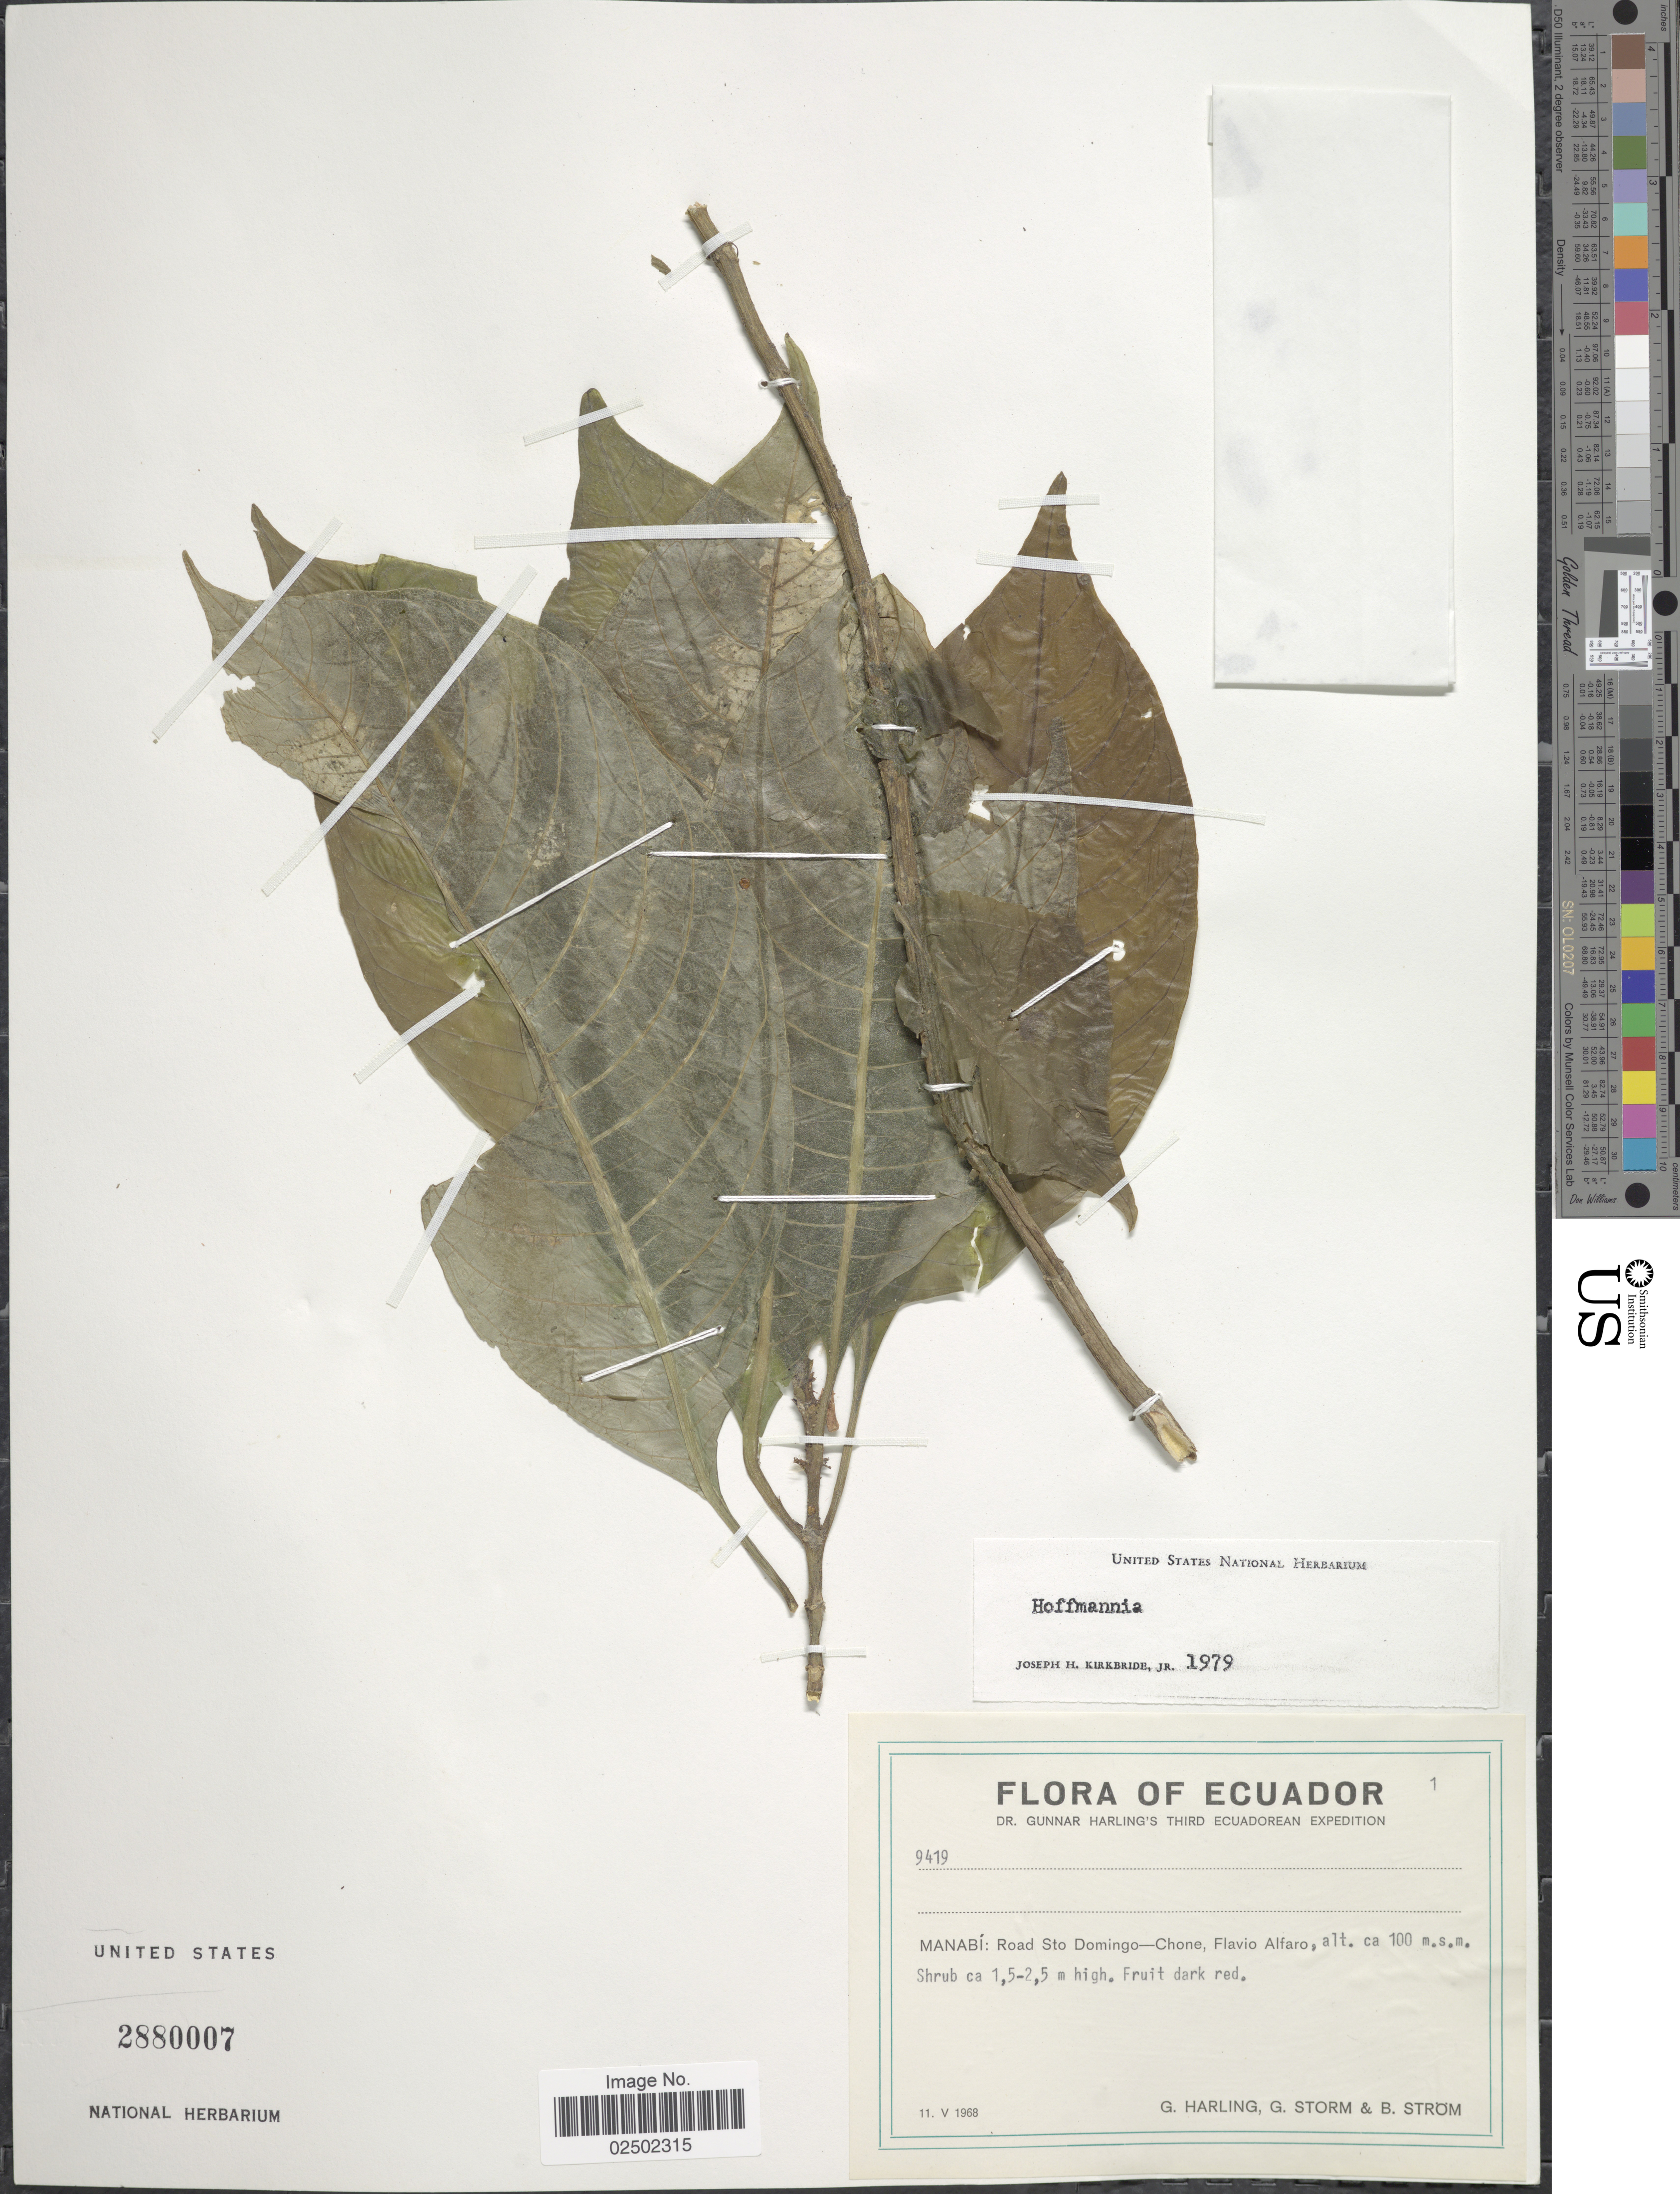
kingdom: Plantae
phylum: Tracheophyta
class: Magnoliopsida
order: Gentianales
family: Rubiaceae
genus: Hoffmannia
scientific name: Hoffmannia sp.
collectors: G. Harling, G. Storm & B. Ström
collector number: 9419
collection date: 1968-05-11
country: Ecuador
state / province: Manabí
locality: Manabi: Road Sto Domingo-Chone, Flavio Alfaro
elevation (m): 100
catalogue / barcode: US 2880007